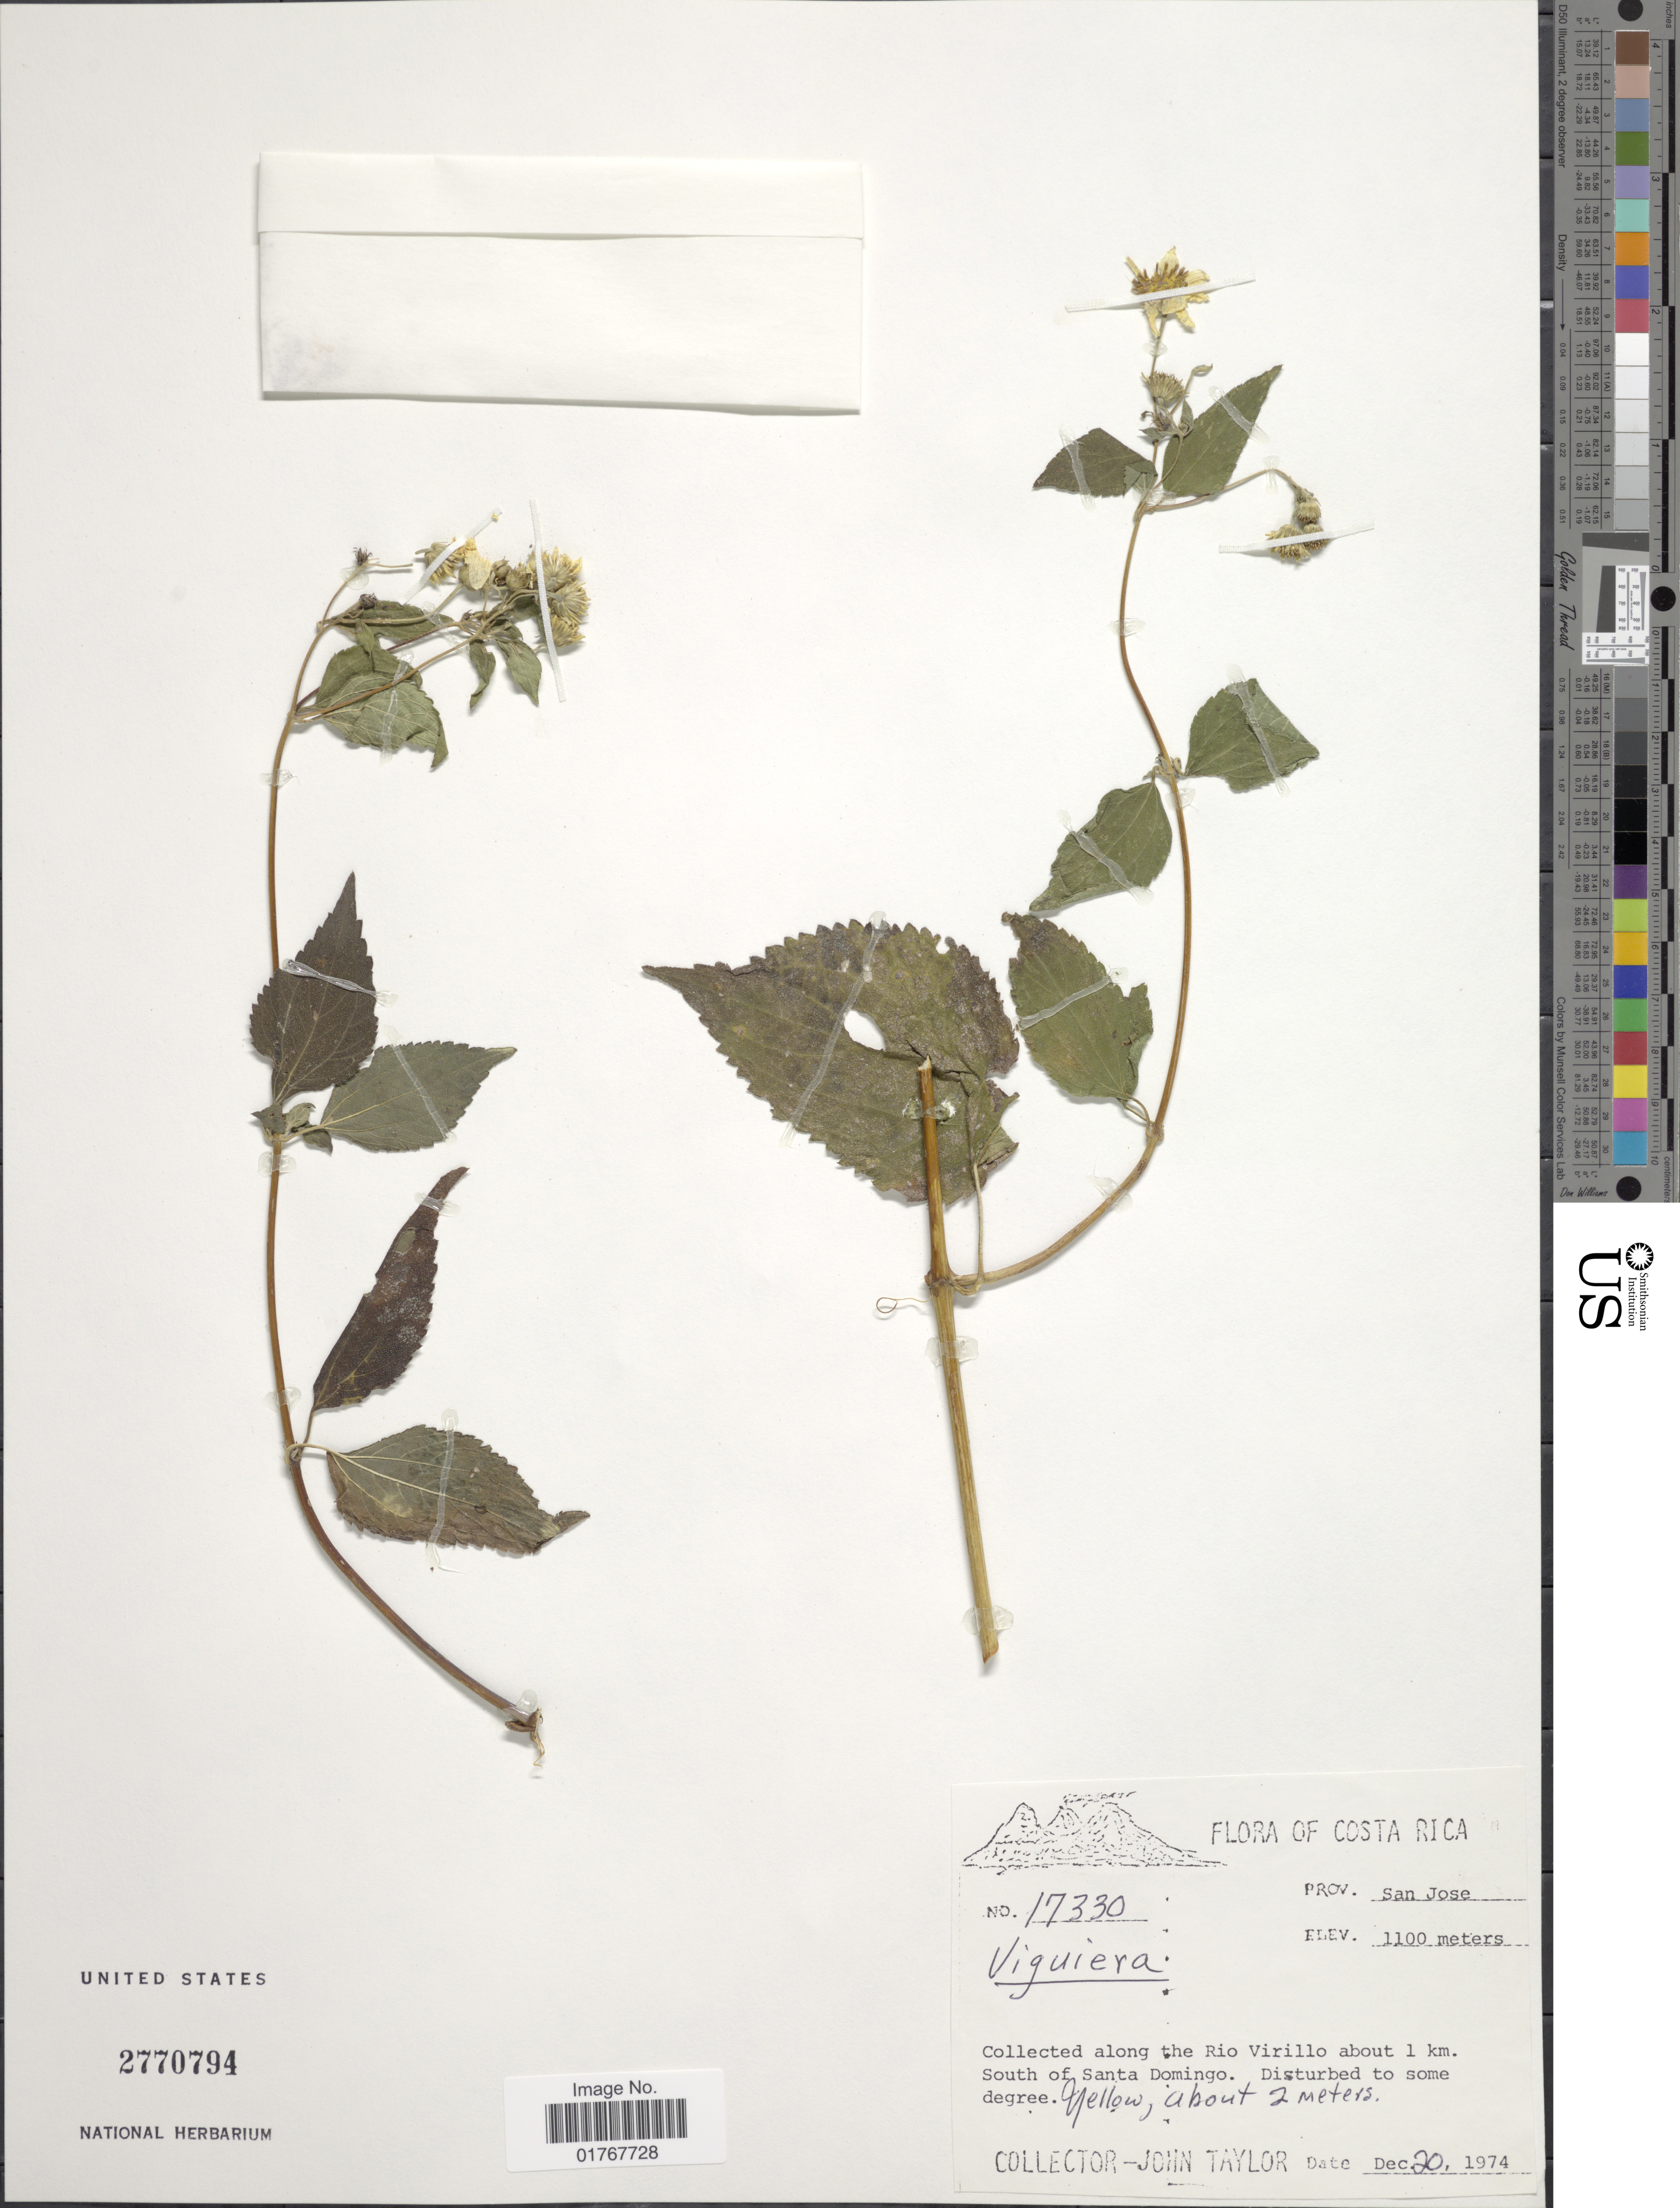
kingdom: Plantae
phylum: Tracheophyta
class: Magnoliopsida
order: Asterales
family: Asteraceae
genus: Viguiera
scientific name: Viguiera cordata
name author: (Hook. & Arn.) D'Arcy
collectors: J. Taylor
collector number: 17330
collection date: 1974-12-20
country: Costa Rica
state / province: San José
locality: Along the Rio Virillo about 1 km South of Santa Domingo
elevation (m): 1100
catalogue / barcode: US 2770794